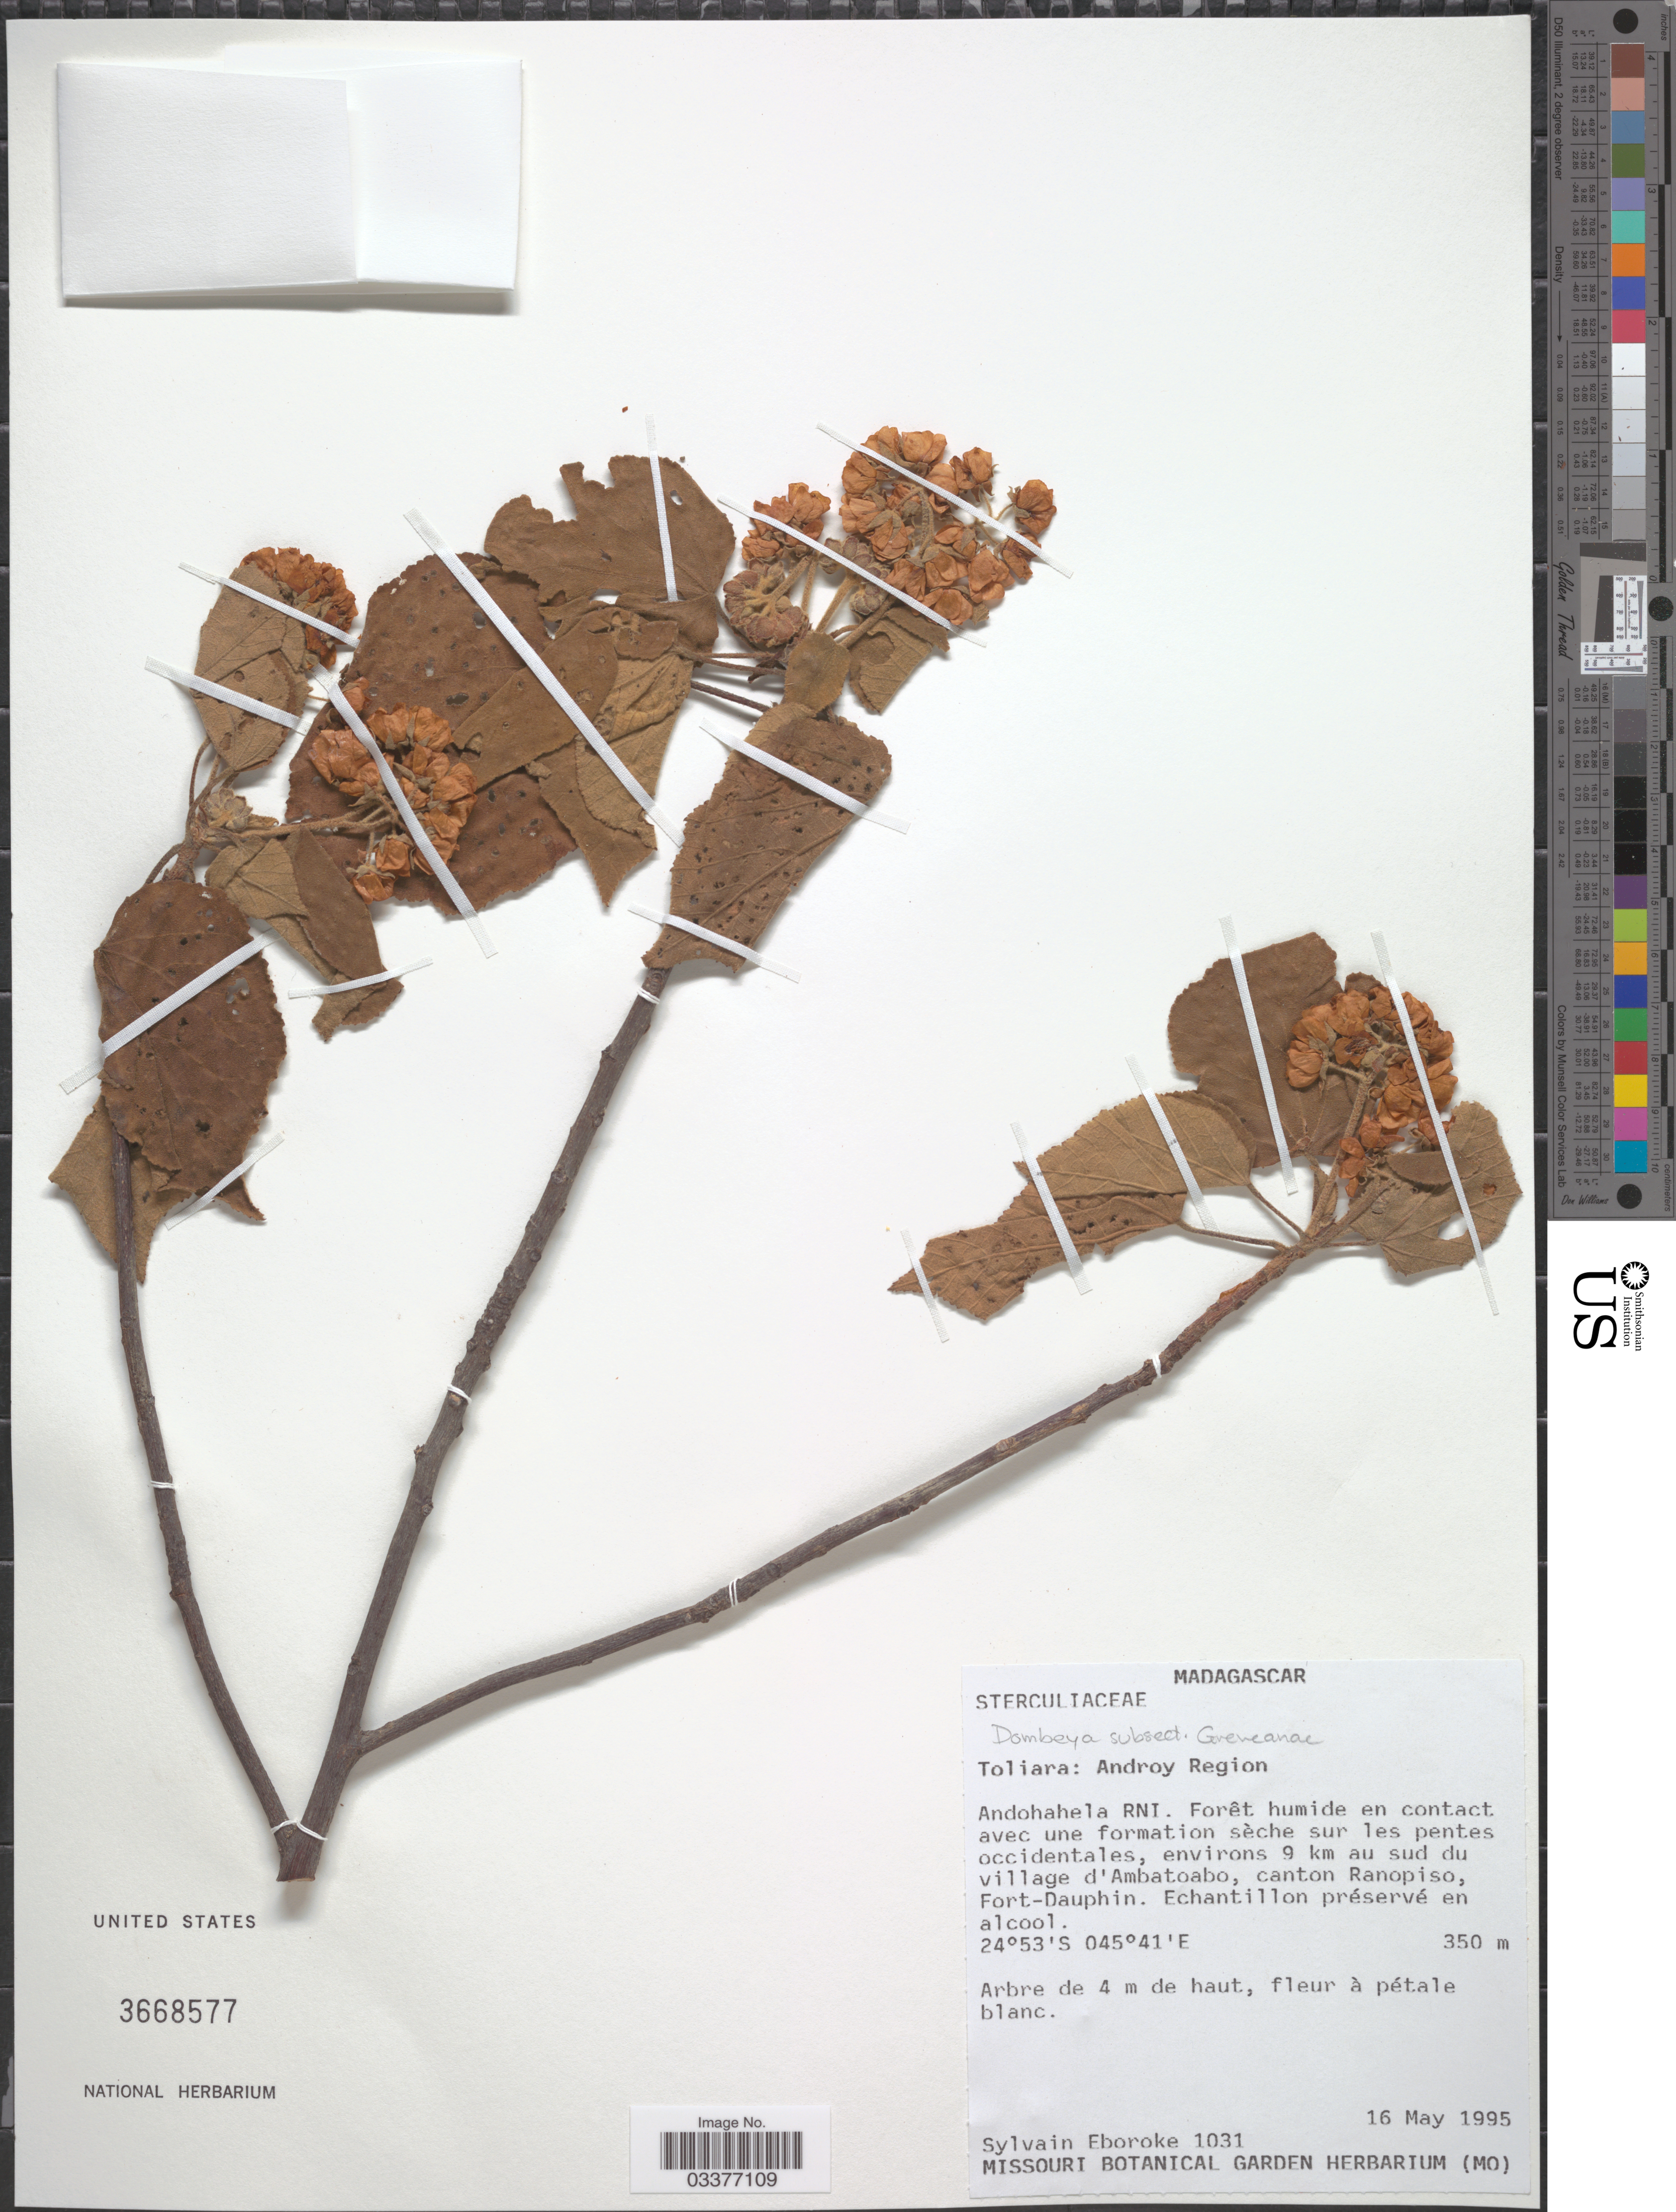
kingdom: Plantae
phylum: Tracheophyta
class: Magnoliopsida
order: Malvales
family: Malvaceae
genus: Dombeya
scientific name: Dombeya greveana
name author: Baill.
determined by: Jourdain-Fievet, L.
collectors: S. Eboroke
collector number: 1031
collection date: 1995-05-16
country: Madagascar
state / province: Androy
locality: Androy Region. Andohahela RNI. Forêt humide en contact avec une formation sèche sur les pentes occidentales, environs 9 km au sud du village d'Ambatoabo, canton Ranopiso, Fort-Dauphin.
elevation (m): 350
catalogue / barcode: US 3668577